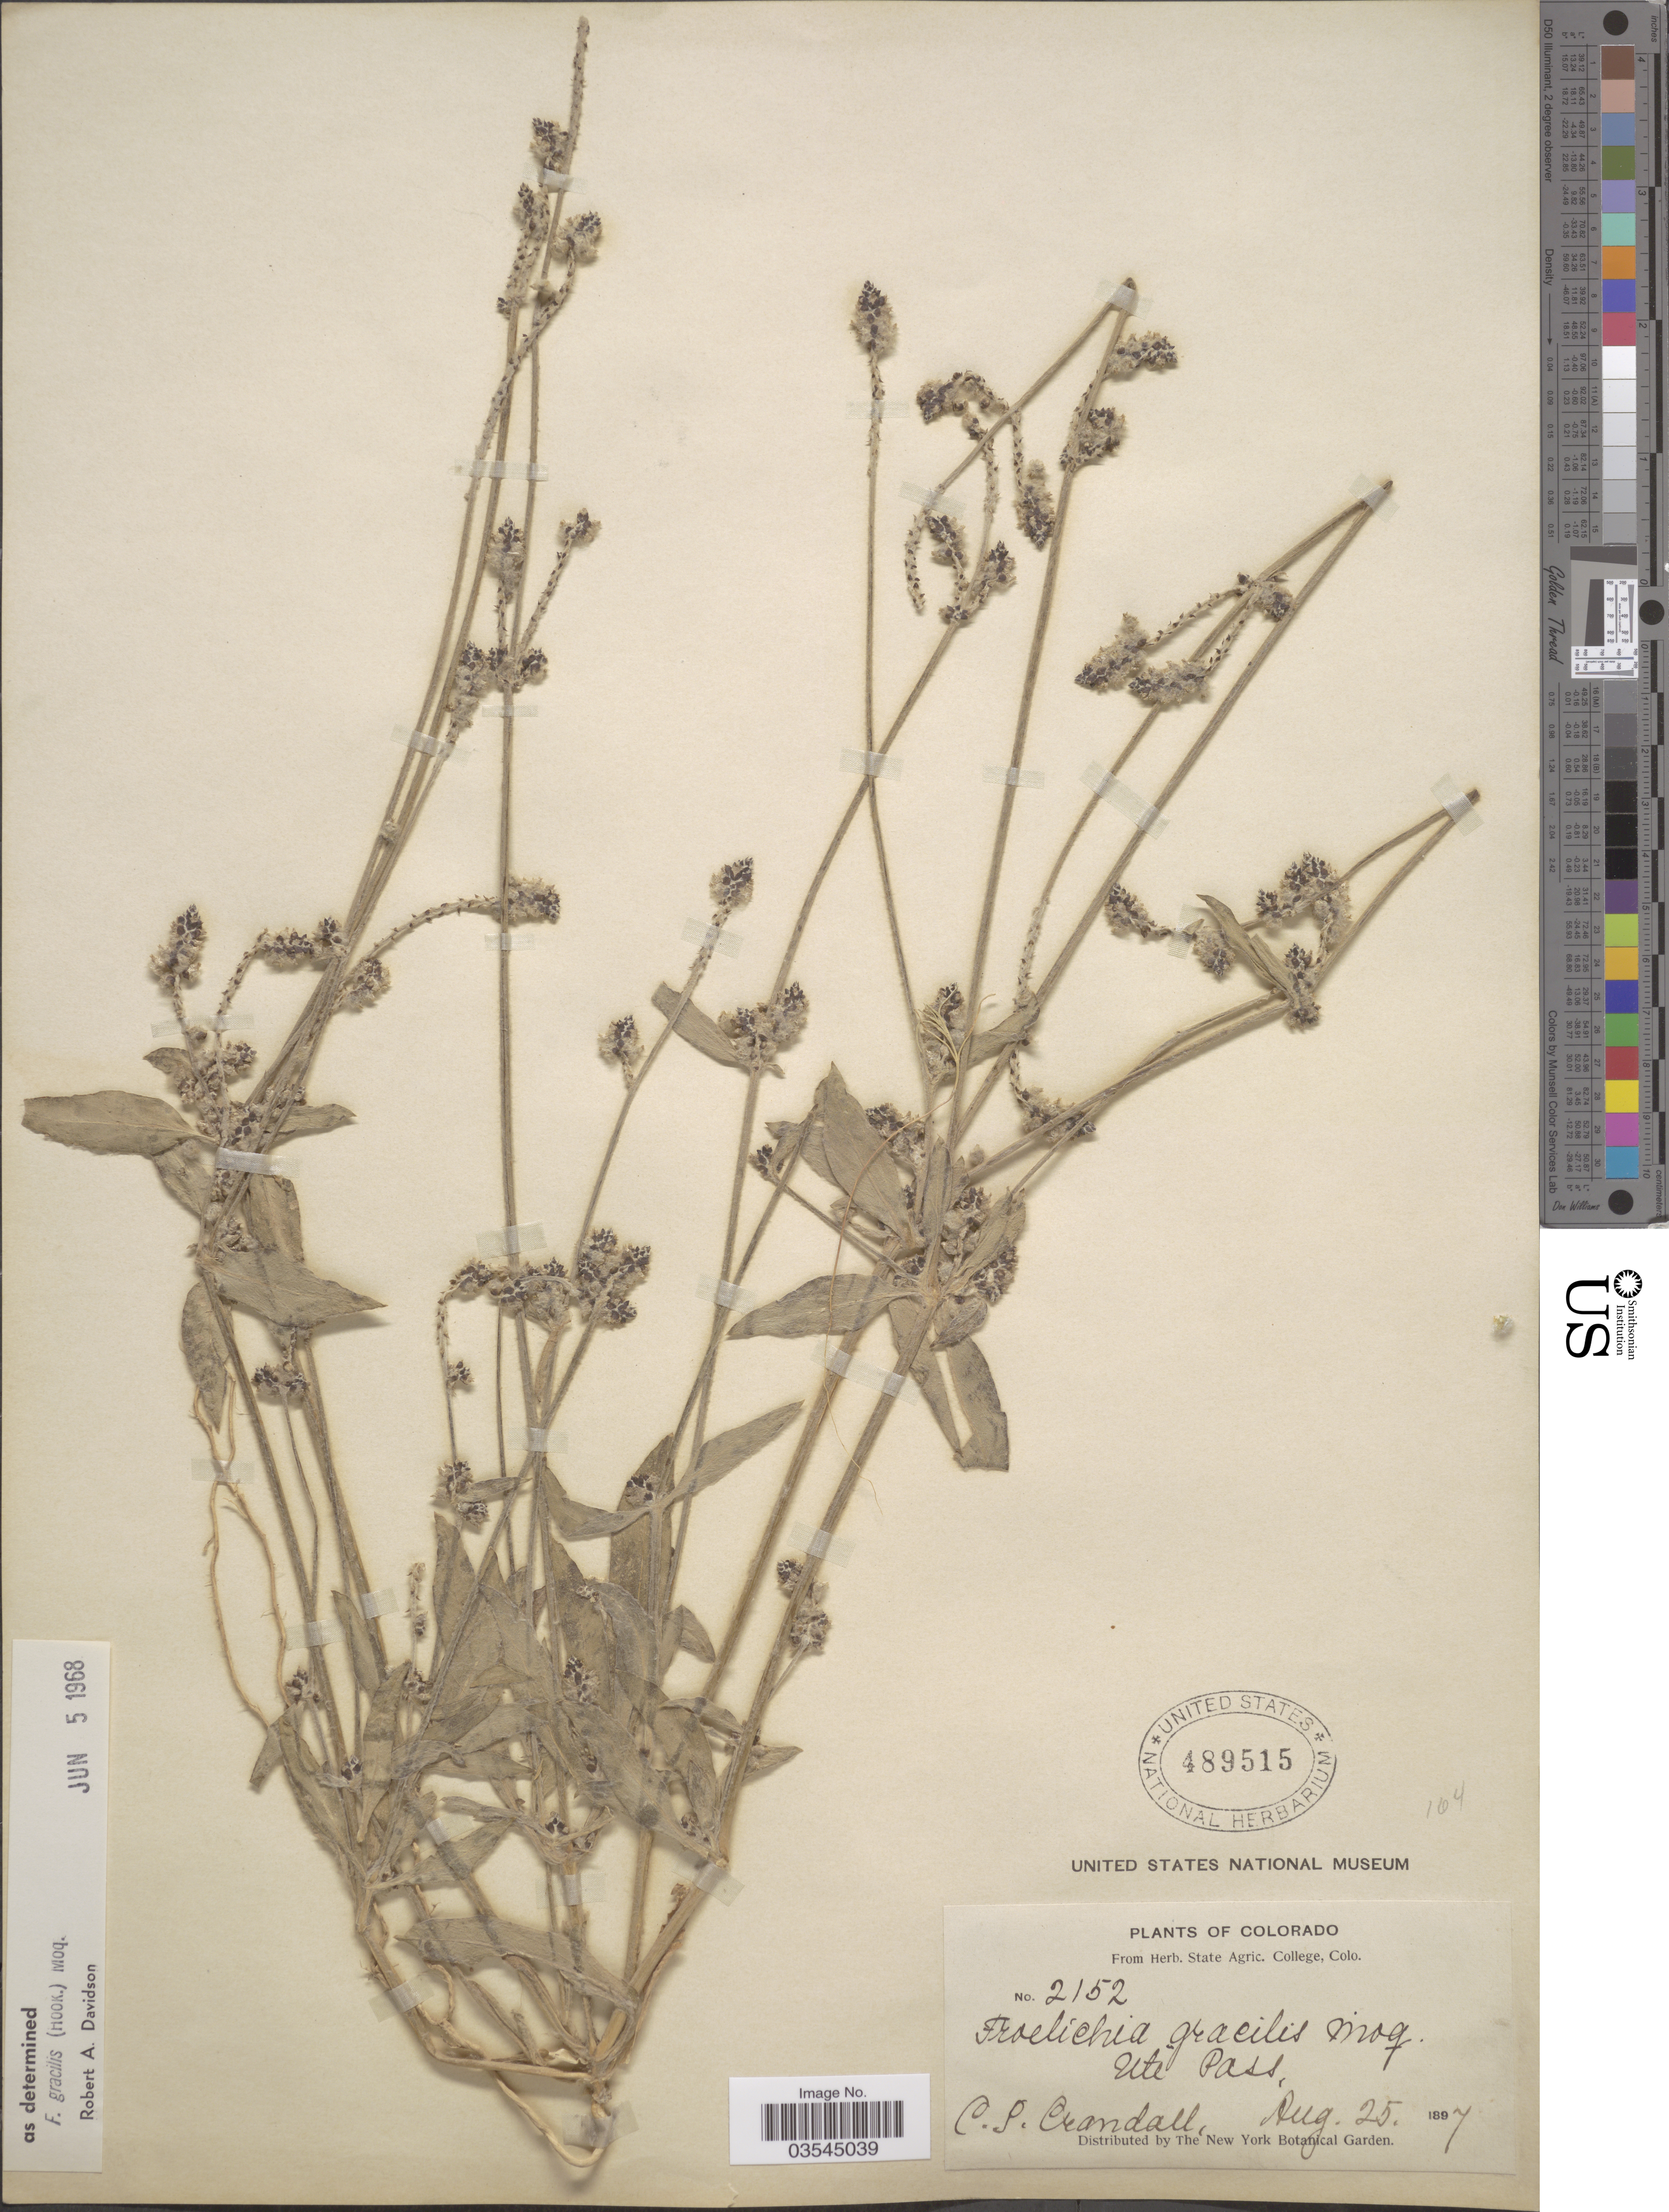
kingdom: Plantae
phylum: Tracheophyta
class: Magnoliopsida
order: Caryophyllales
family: Amaranthaceae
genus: Froelichia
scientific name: Froelichia gracilis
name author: (Hook.) Moq.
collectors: C. Crandall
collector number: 2152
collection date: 1897-08-25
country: United States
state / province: Colorado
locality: Ute Pass.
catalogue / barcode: US 489515